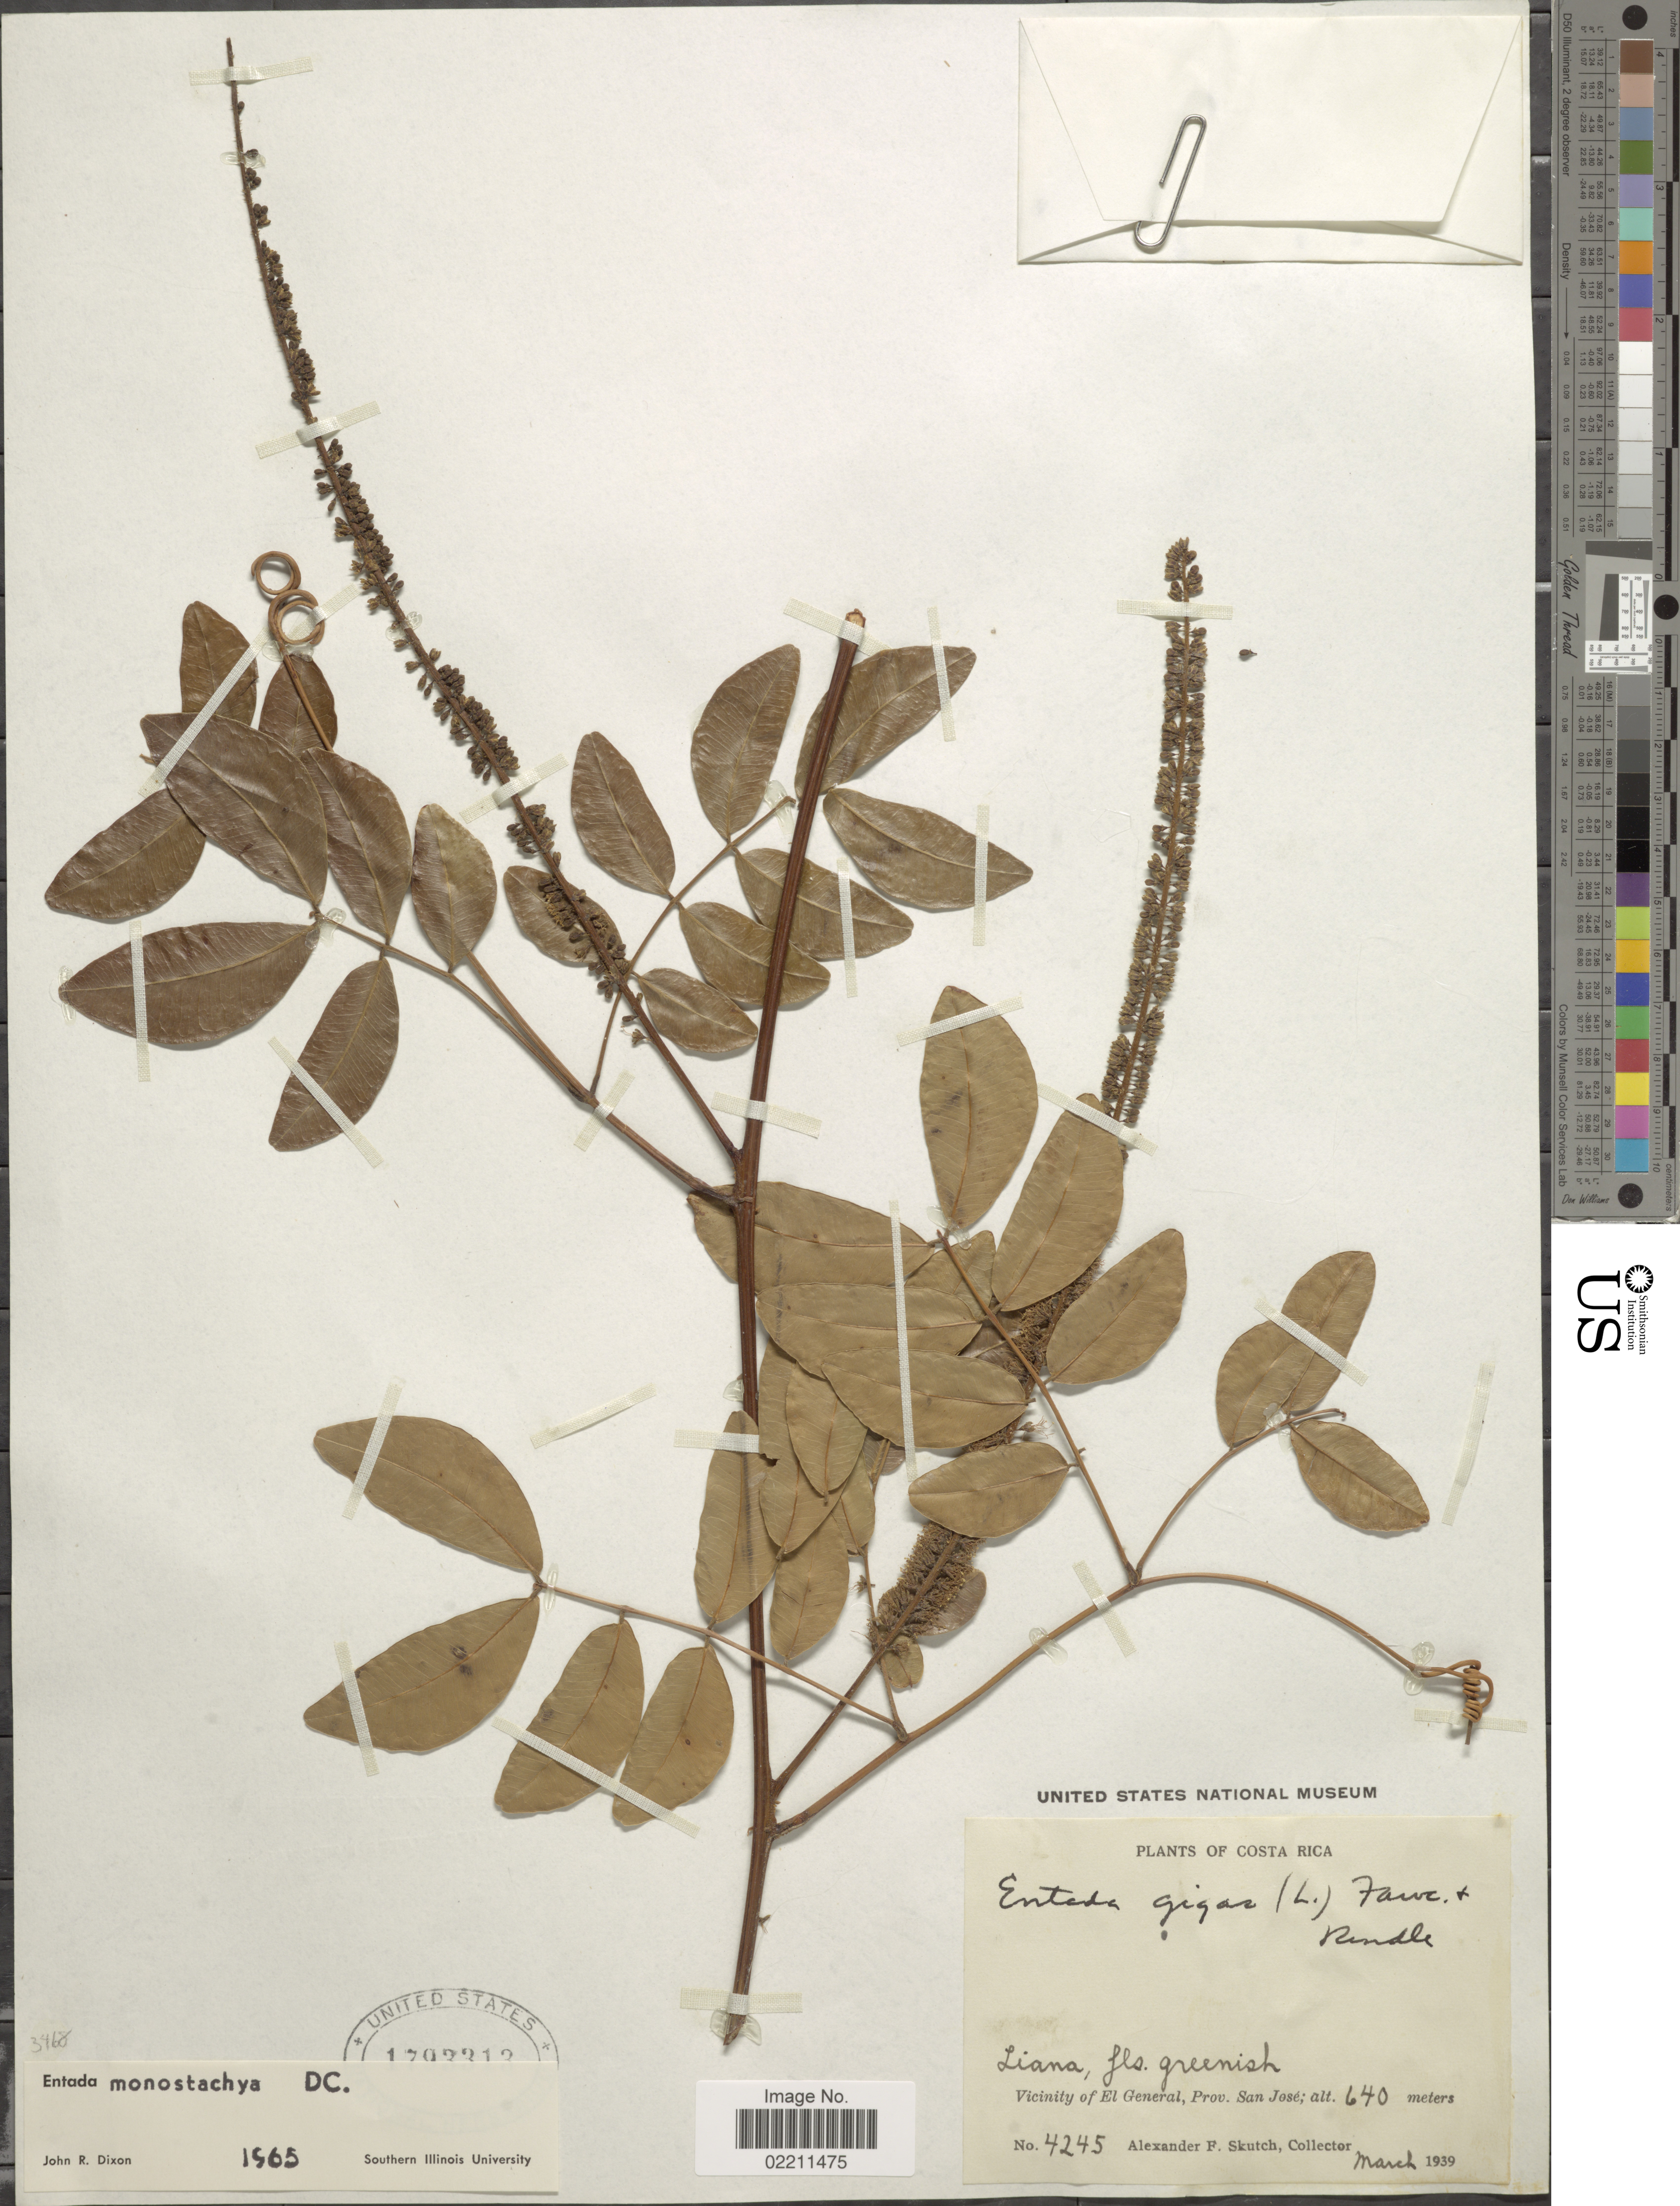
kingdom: Plantae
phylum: Tracheophyta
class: Magnoliopsida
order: Fabales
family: Fabaceae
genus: Entada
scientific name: Entada gigas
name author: (L.) Fawc. & Rendle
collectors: A. F. Skutch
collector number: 4245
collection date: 1939-03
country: Costa Rica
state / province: San José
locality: Costa Rica, Vicinity of El General, Prov. San Jose.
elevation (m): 640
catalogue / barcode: US 1793313